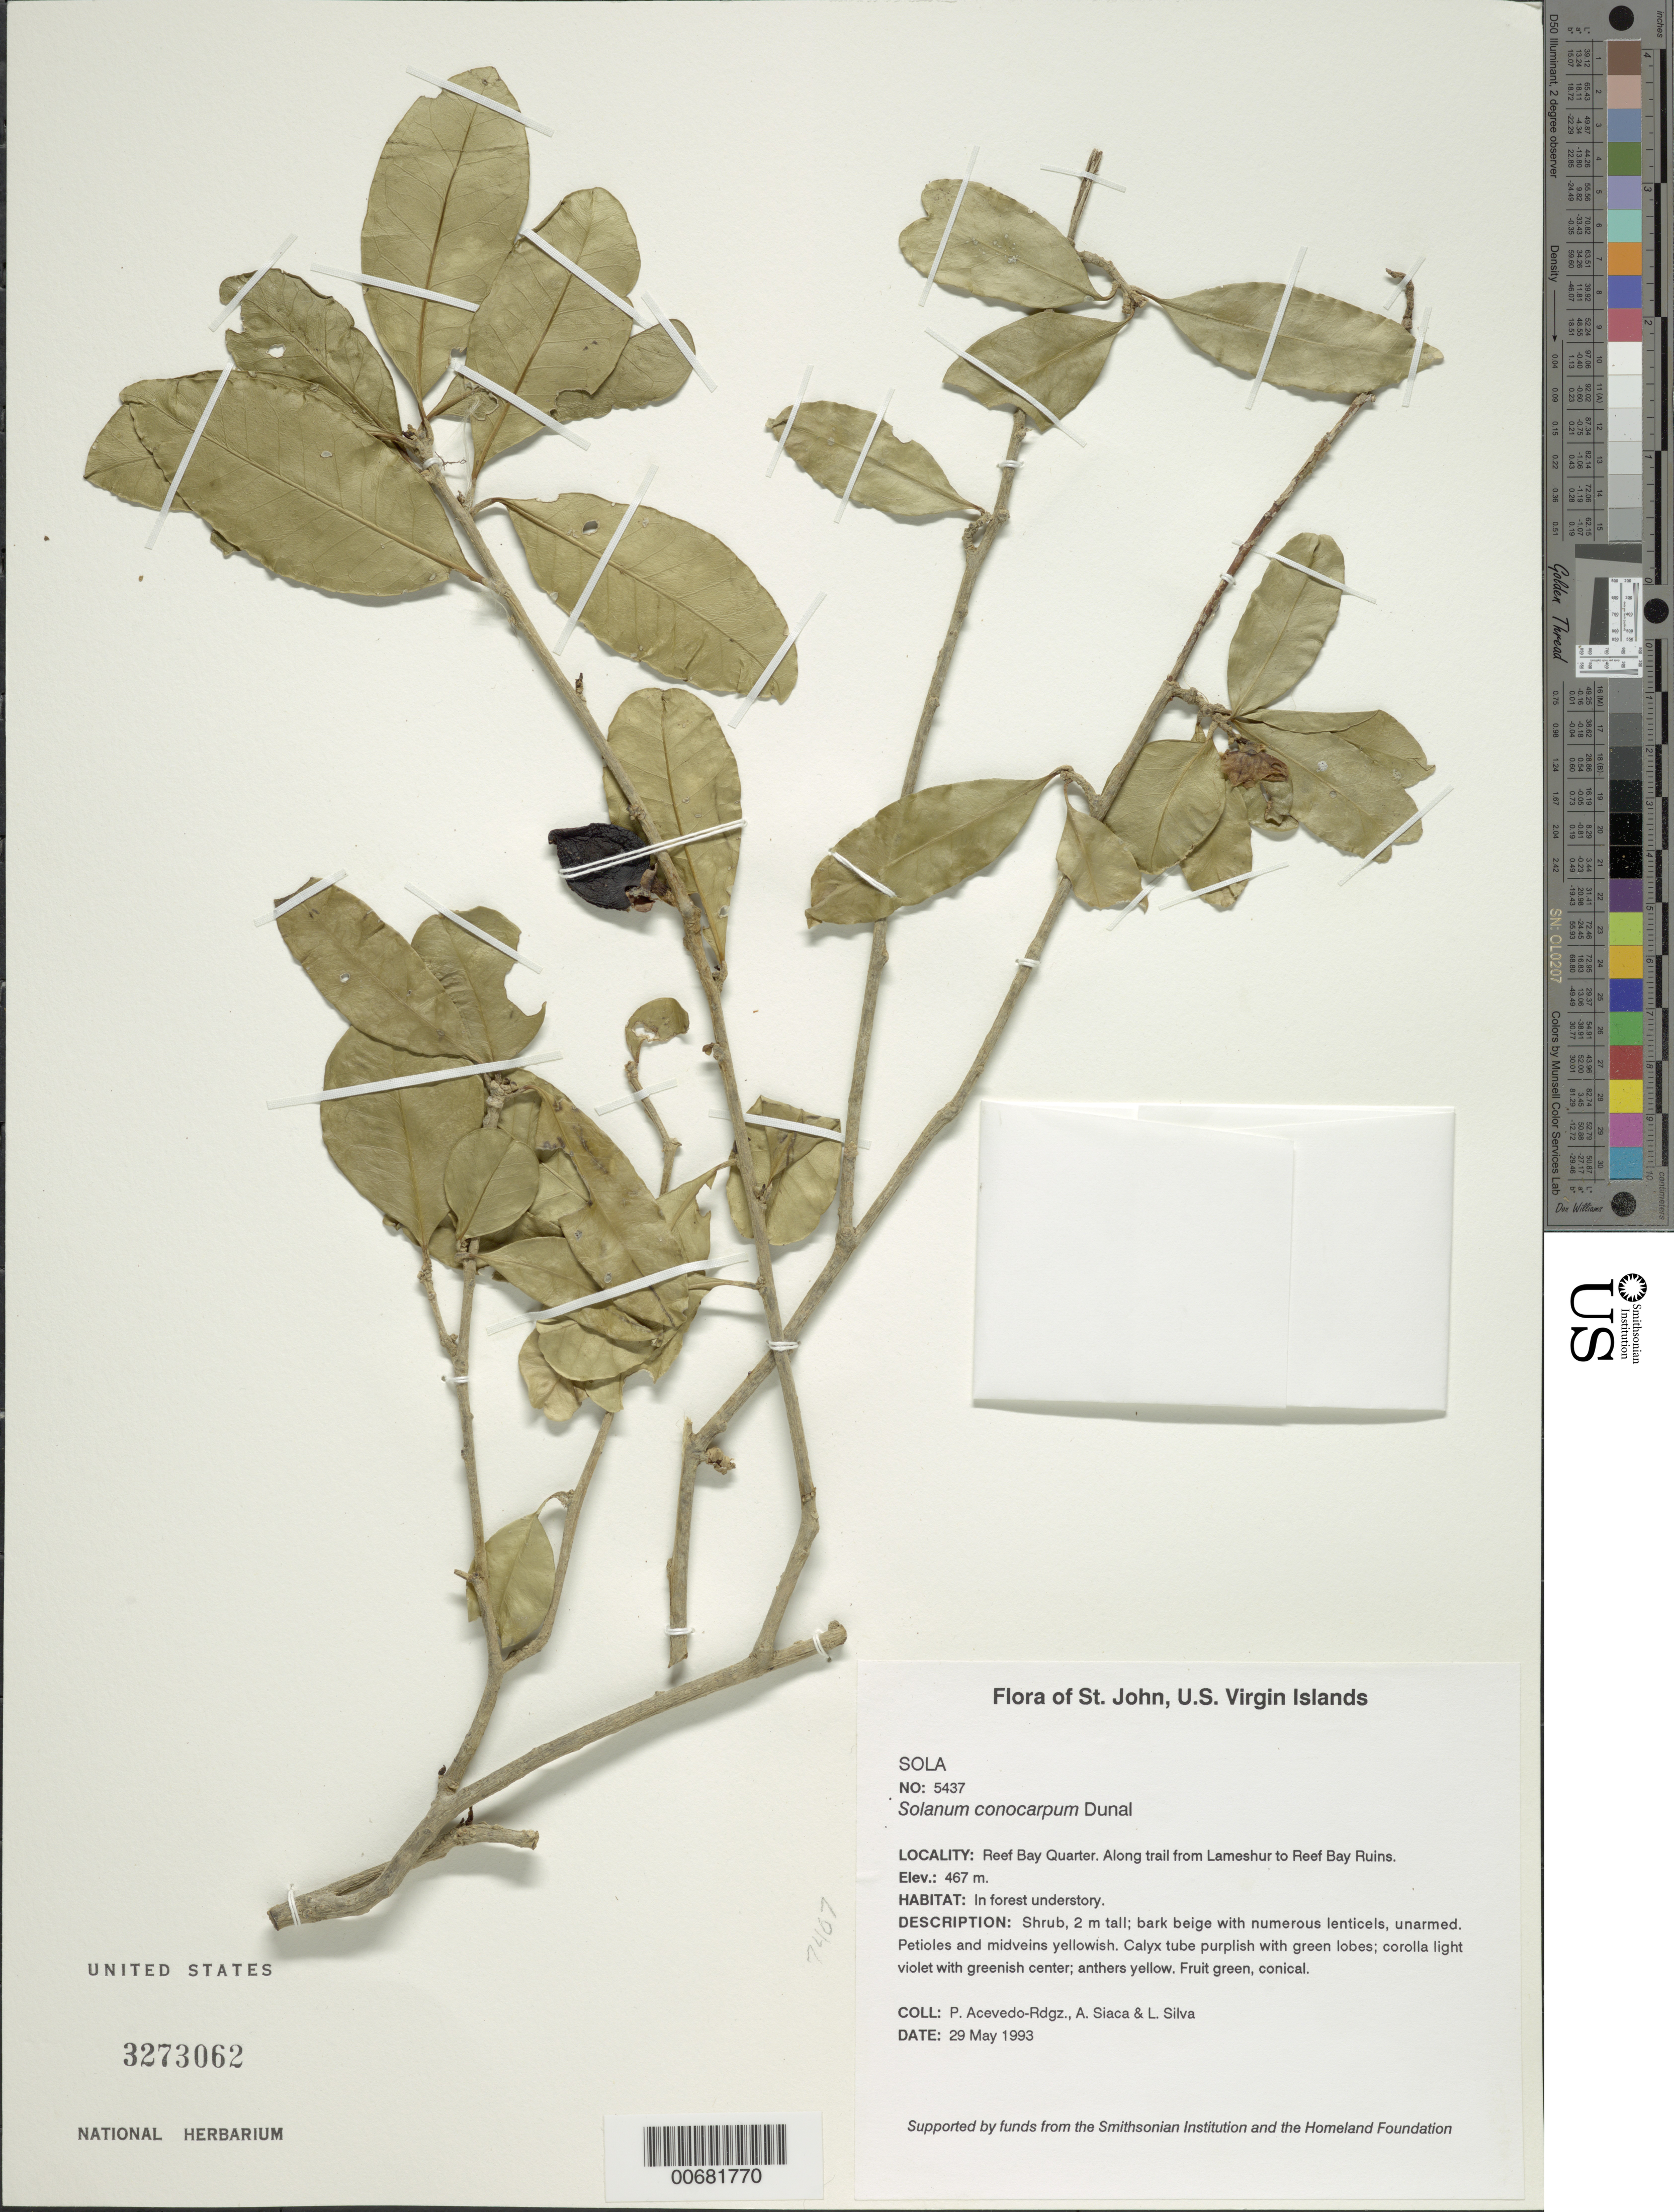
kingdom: Plantae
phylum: Tracheophyta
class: Magnoliopsida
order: Solanales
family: Solanaceae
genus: Solanum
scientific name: Solanum conocarpum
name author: Dunal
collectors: P. Acevedo-Rodr., A. Siaca & L. Silva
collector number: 5437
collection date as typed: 29 May 1993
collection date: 1993-05-29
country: U.S. Virgin Islands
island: St. John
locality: Reef Bay Quarter. Along trail from Lameshur to Reef Bay Ruins.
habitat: In forest understory.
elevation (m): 467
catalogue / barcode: US 3273062